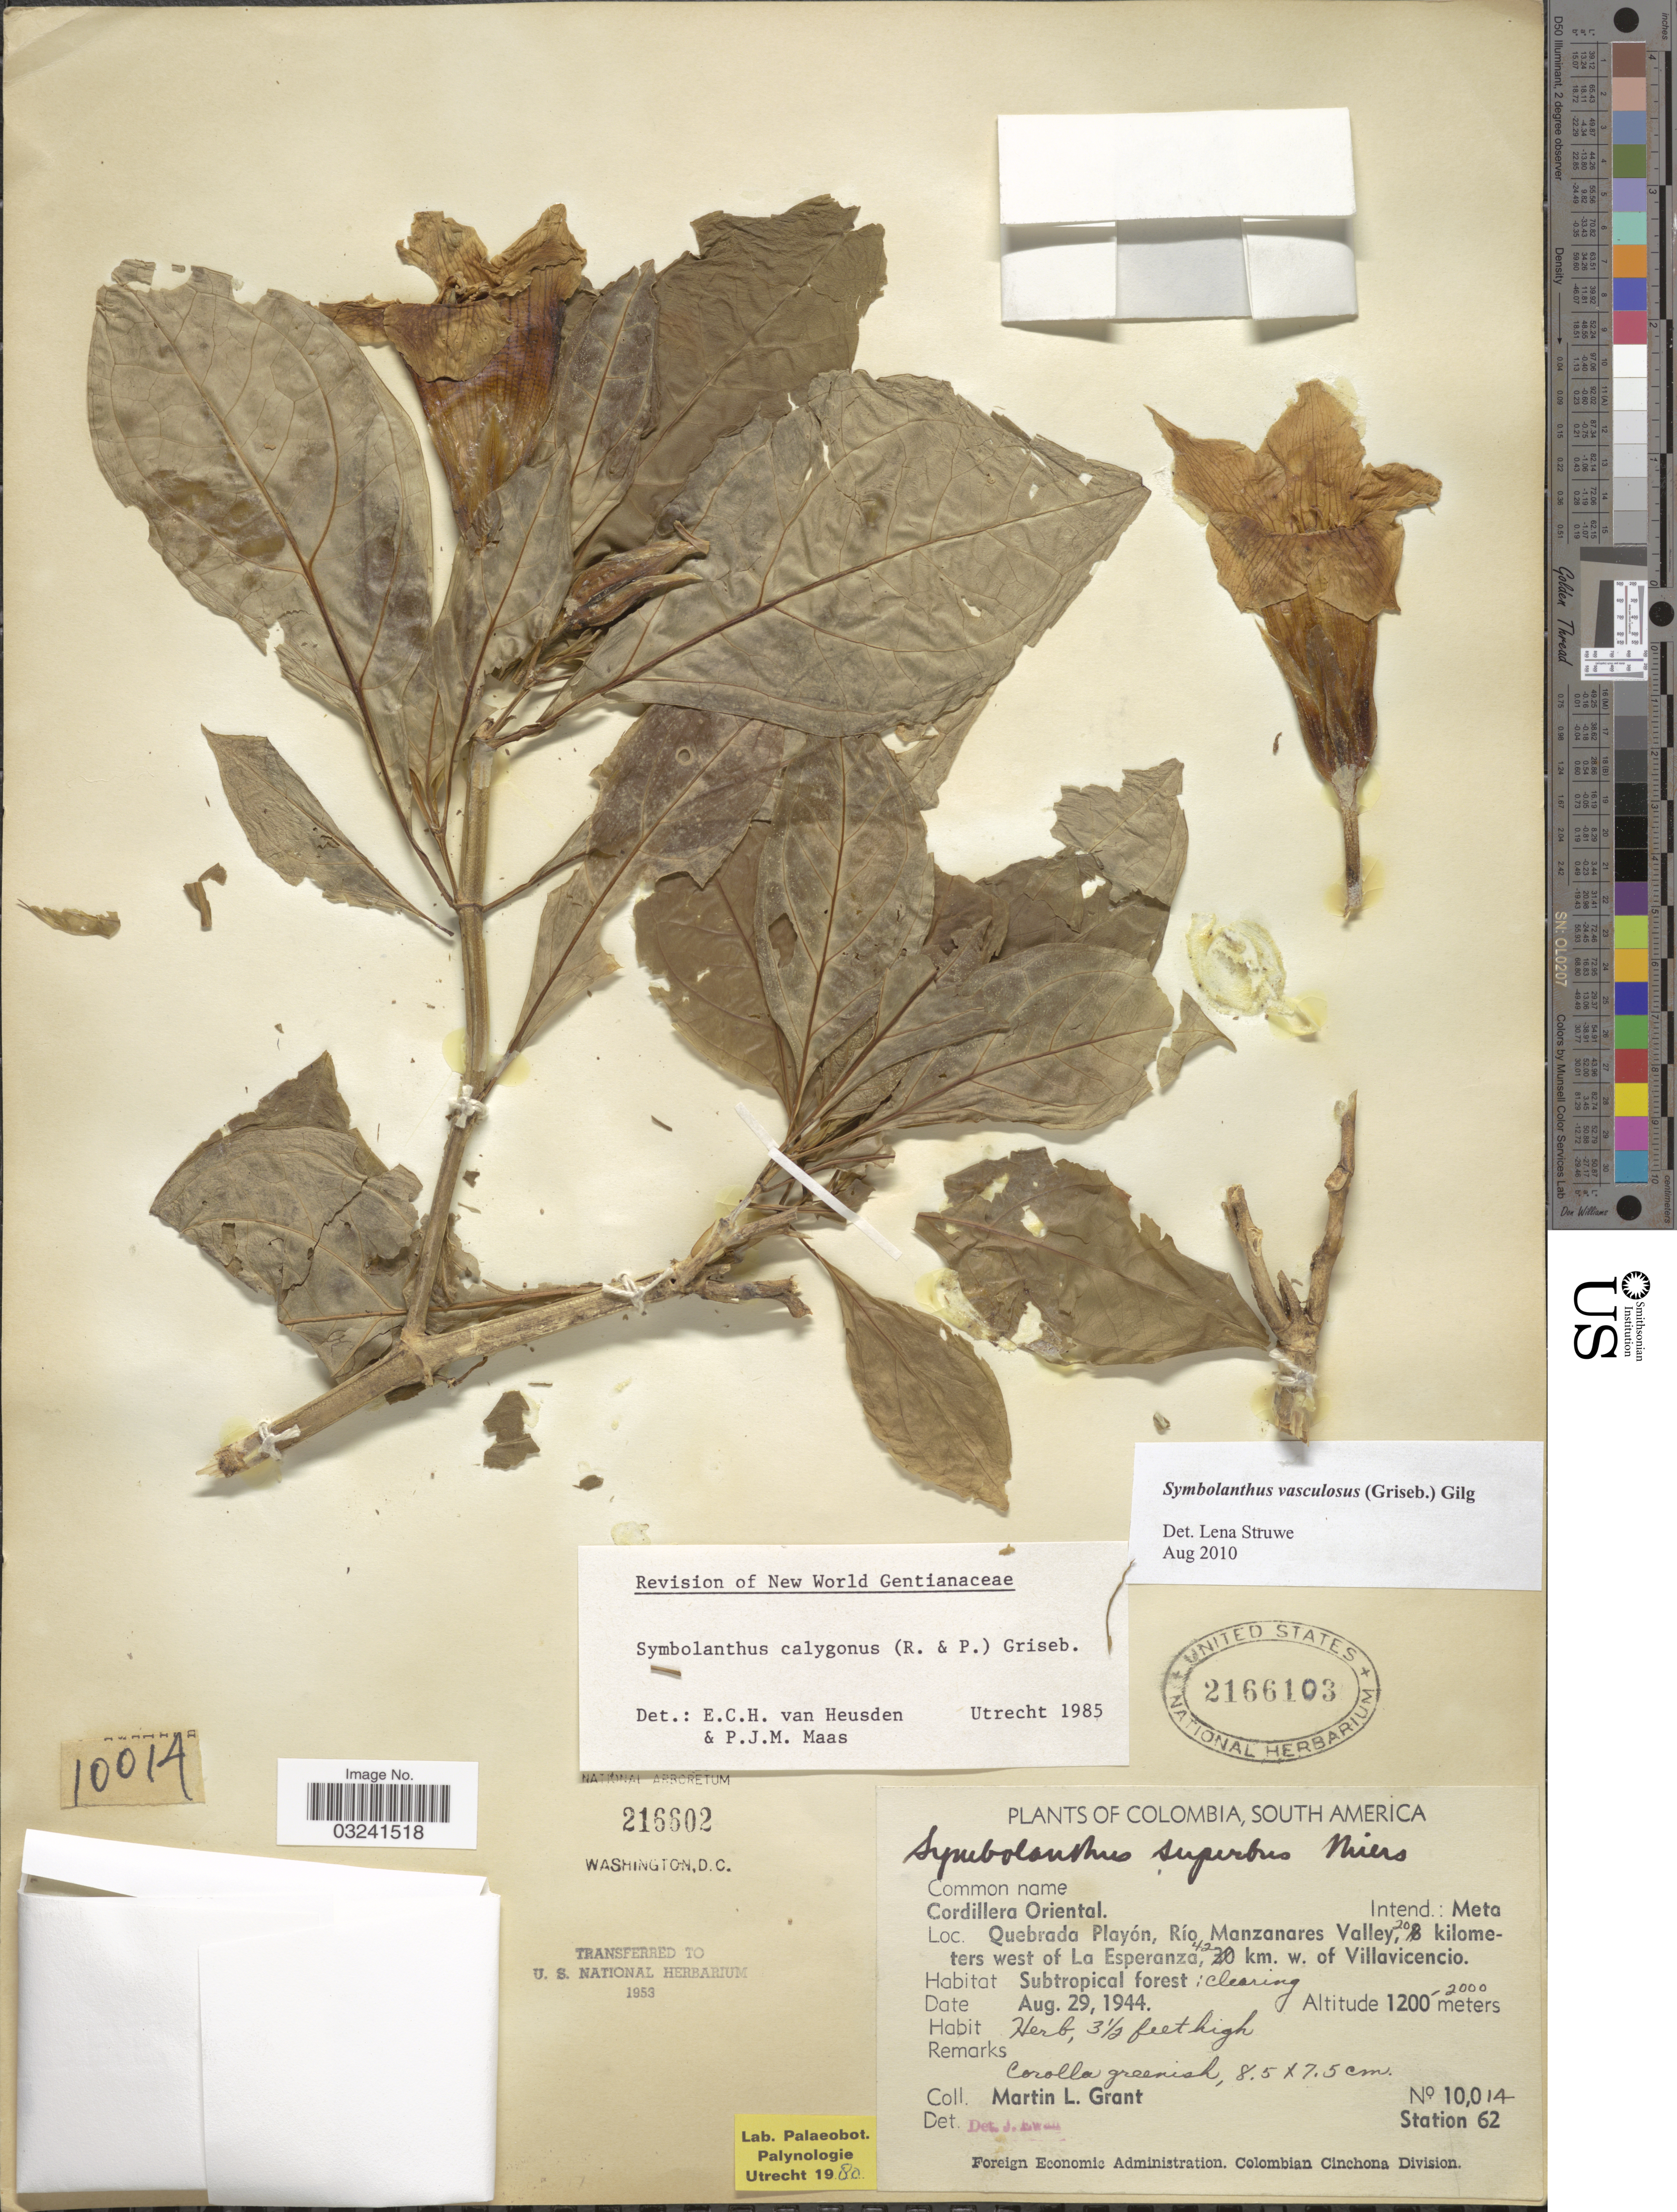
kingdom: Plantae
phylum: Tracheophyta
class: Magnoliopsida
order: Gentianales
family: Gentianaceae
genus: Symbolanthus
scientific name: Symbolanthus vasculosus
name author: (Griseb.) Gilg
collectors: M. L. Grant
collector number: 10014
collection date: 1944-08-29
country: Colombia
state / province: Meta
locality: Cordillera Oriental, Intend.: Meta, Quebrada Playón, Río Manzanares Valley, 20 kilometers west of La Esperanza, 42 km. w. of Villavicencio.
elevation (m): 1200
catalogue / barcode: US 2166103